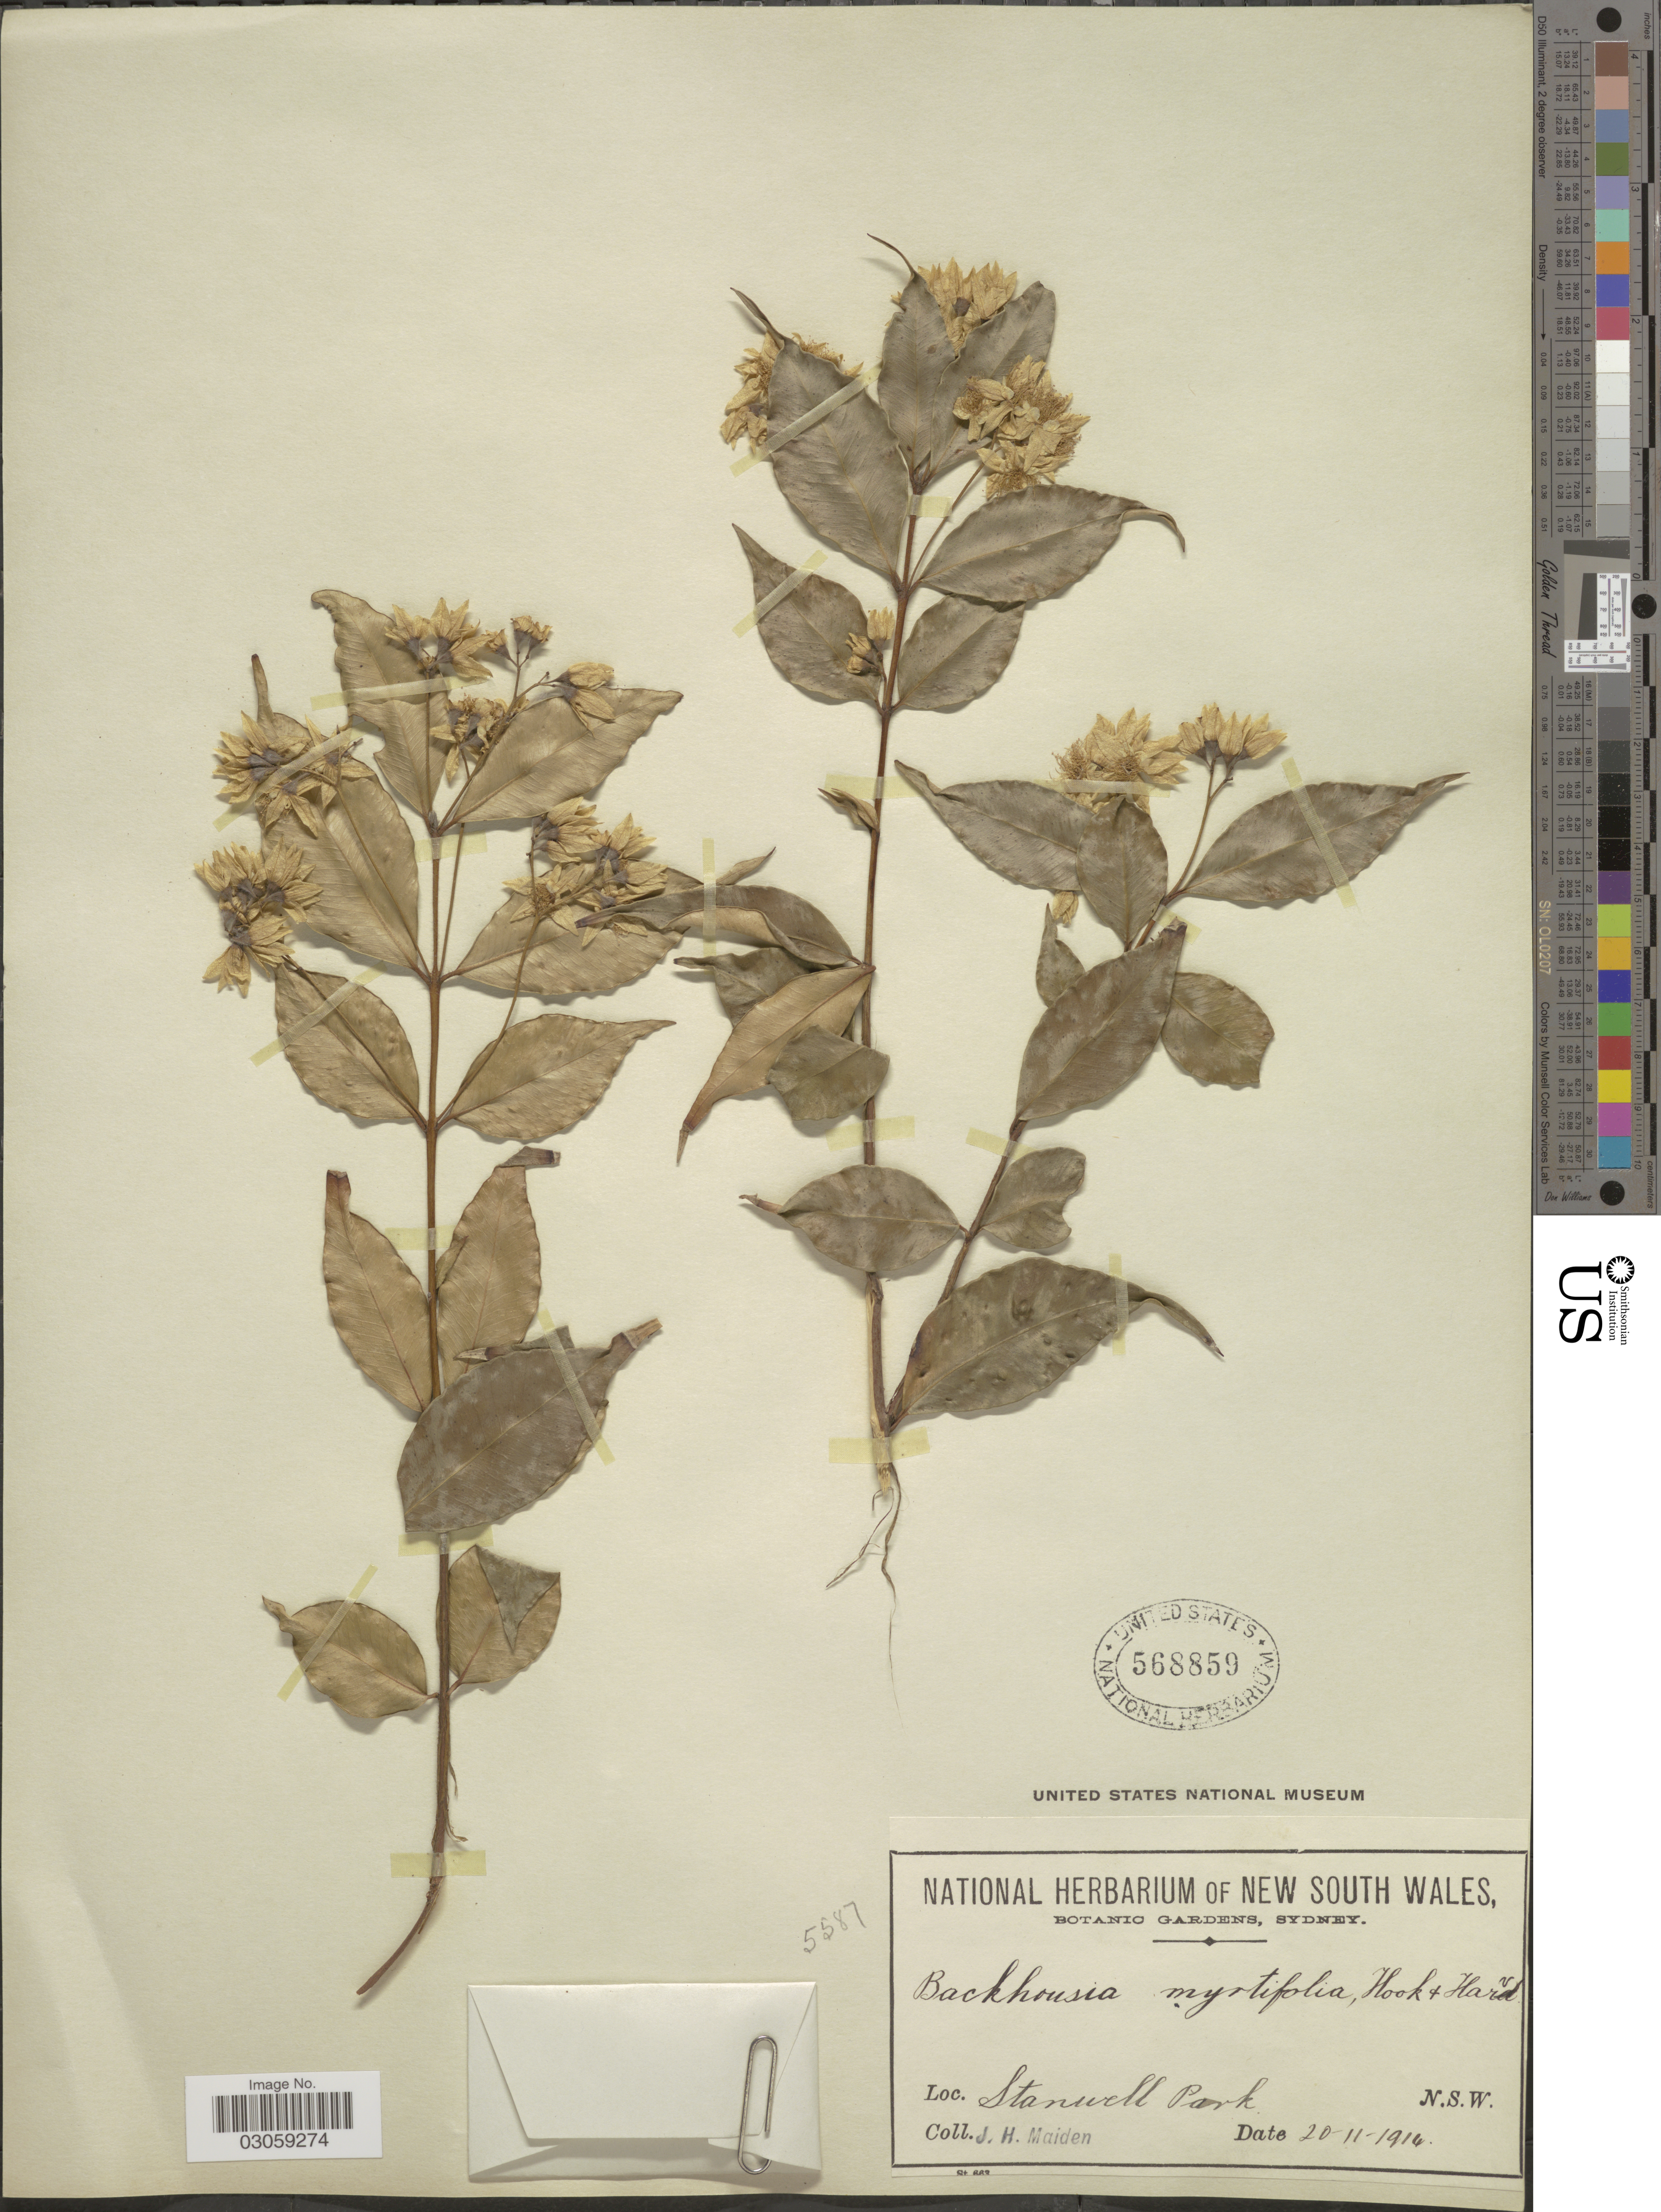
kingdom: Plantae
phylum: Tracheophyta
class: Magnoliopsida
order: Myrtales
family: Myrtaceae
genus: Backhousia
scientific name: Backhousia myrtifolia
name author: Hook. & Harv.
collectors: J. Maiden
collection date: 1914-11-20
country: Australia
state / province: New South Wales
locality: Stanwell Park. N.S.W.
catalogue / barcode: US 568859